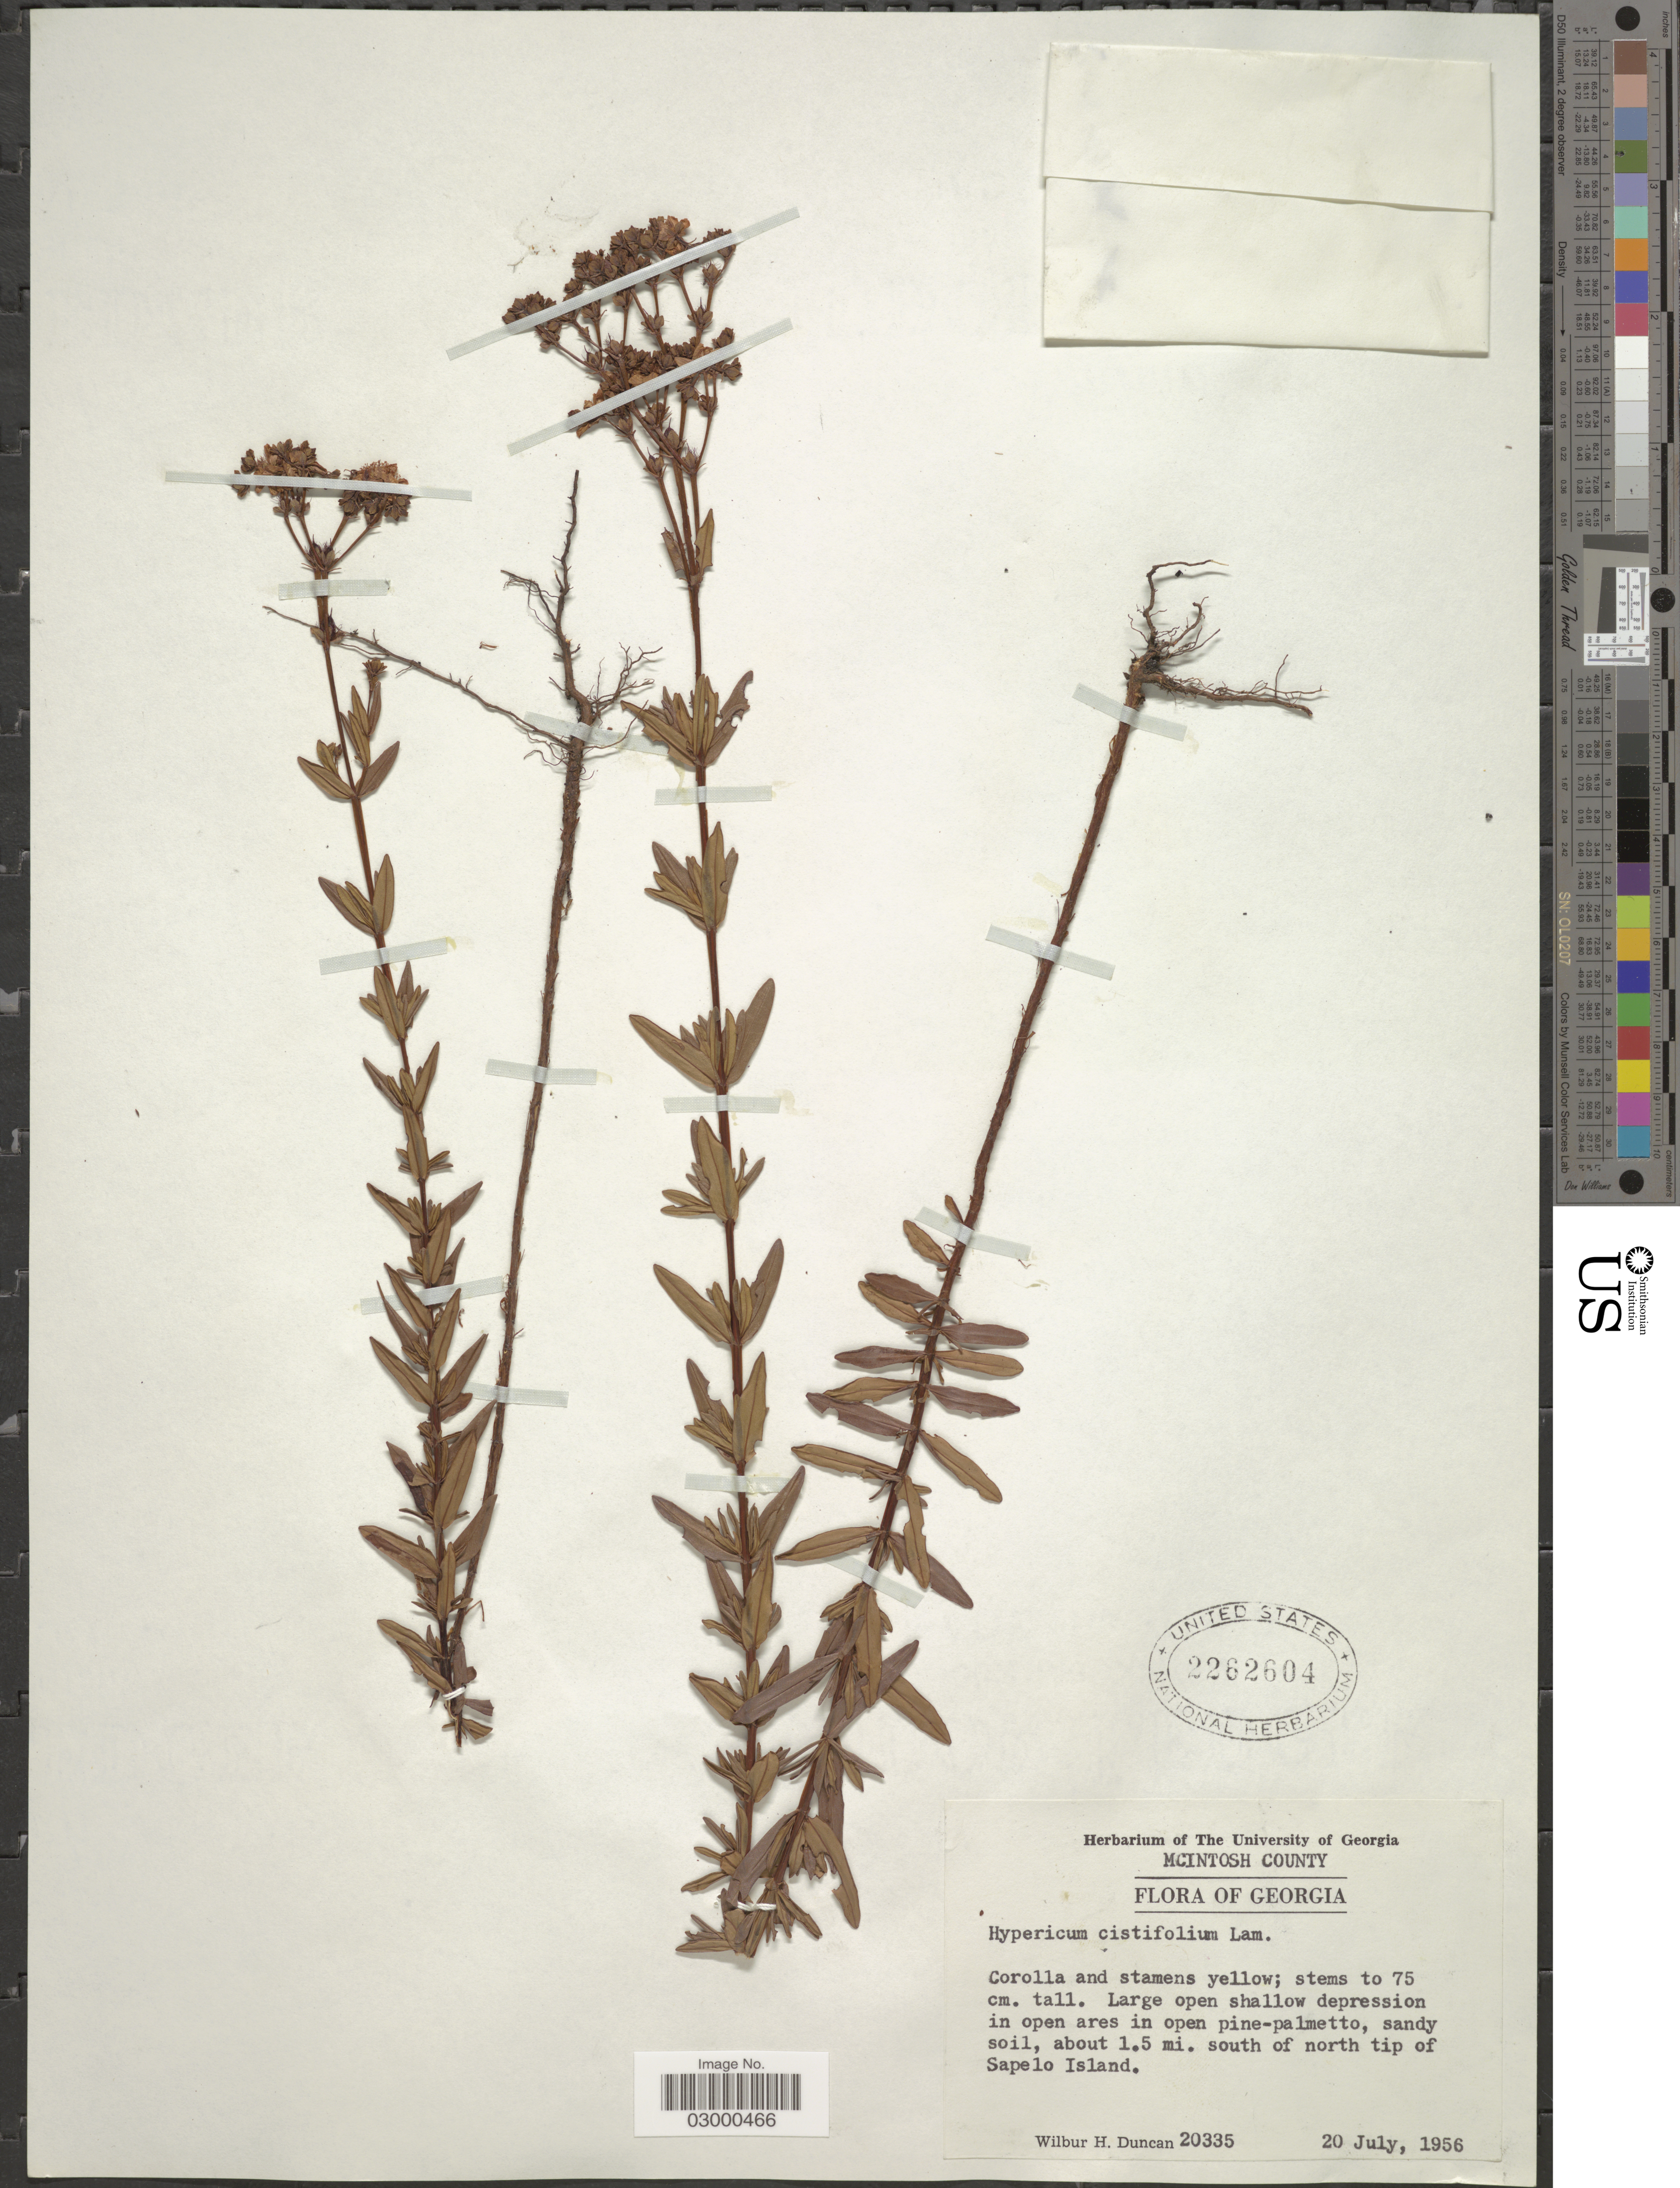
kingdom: Plantae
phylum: Tracheophyta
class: Magnoliopsida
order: Malpighiales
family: Hypericaceae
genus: Hypericum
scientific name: Hypericum cistifolium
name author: Lam.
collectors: W. H. Duncan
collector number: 20335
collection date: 1956-07-20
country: United States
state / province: Georgia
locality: McIntosh County, about 1.5 mi. south of north tip of Sapelo Island.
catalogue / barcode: US 2262604